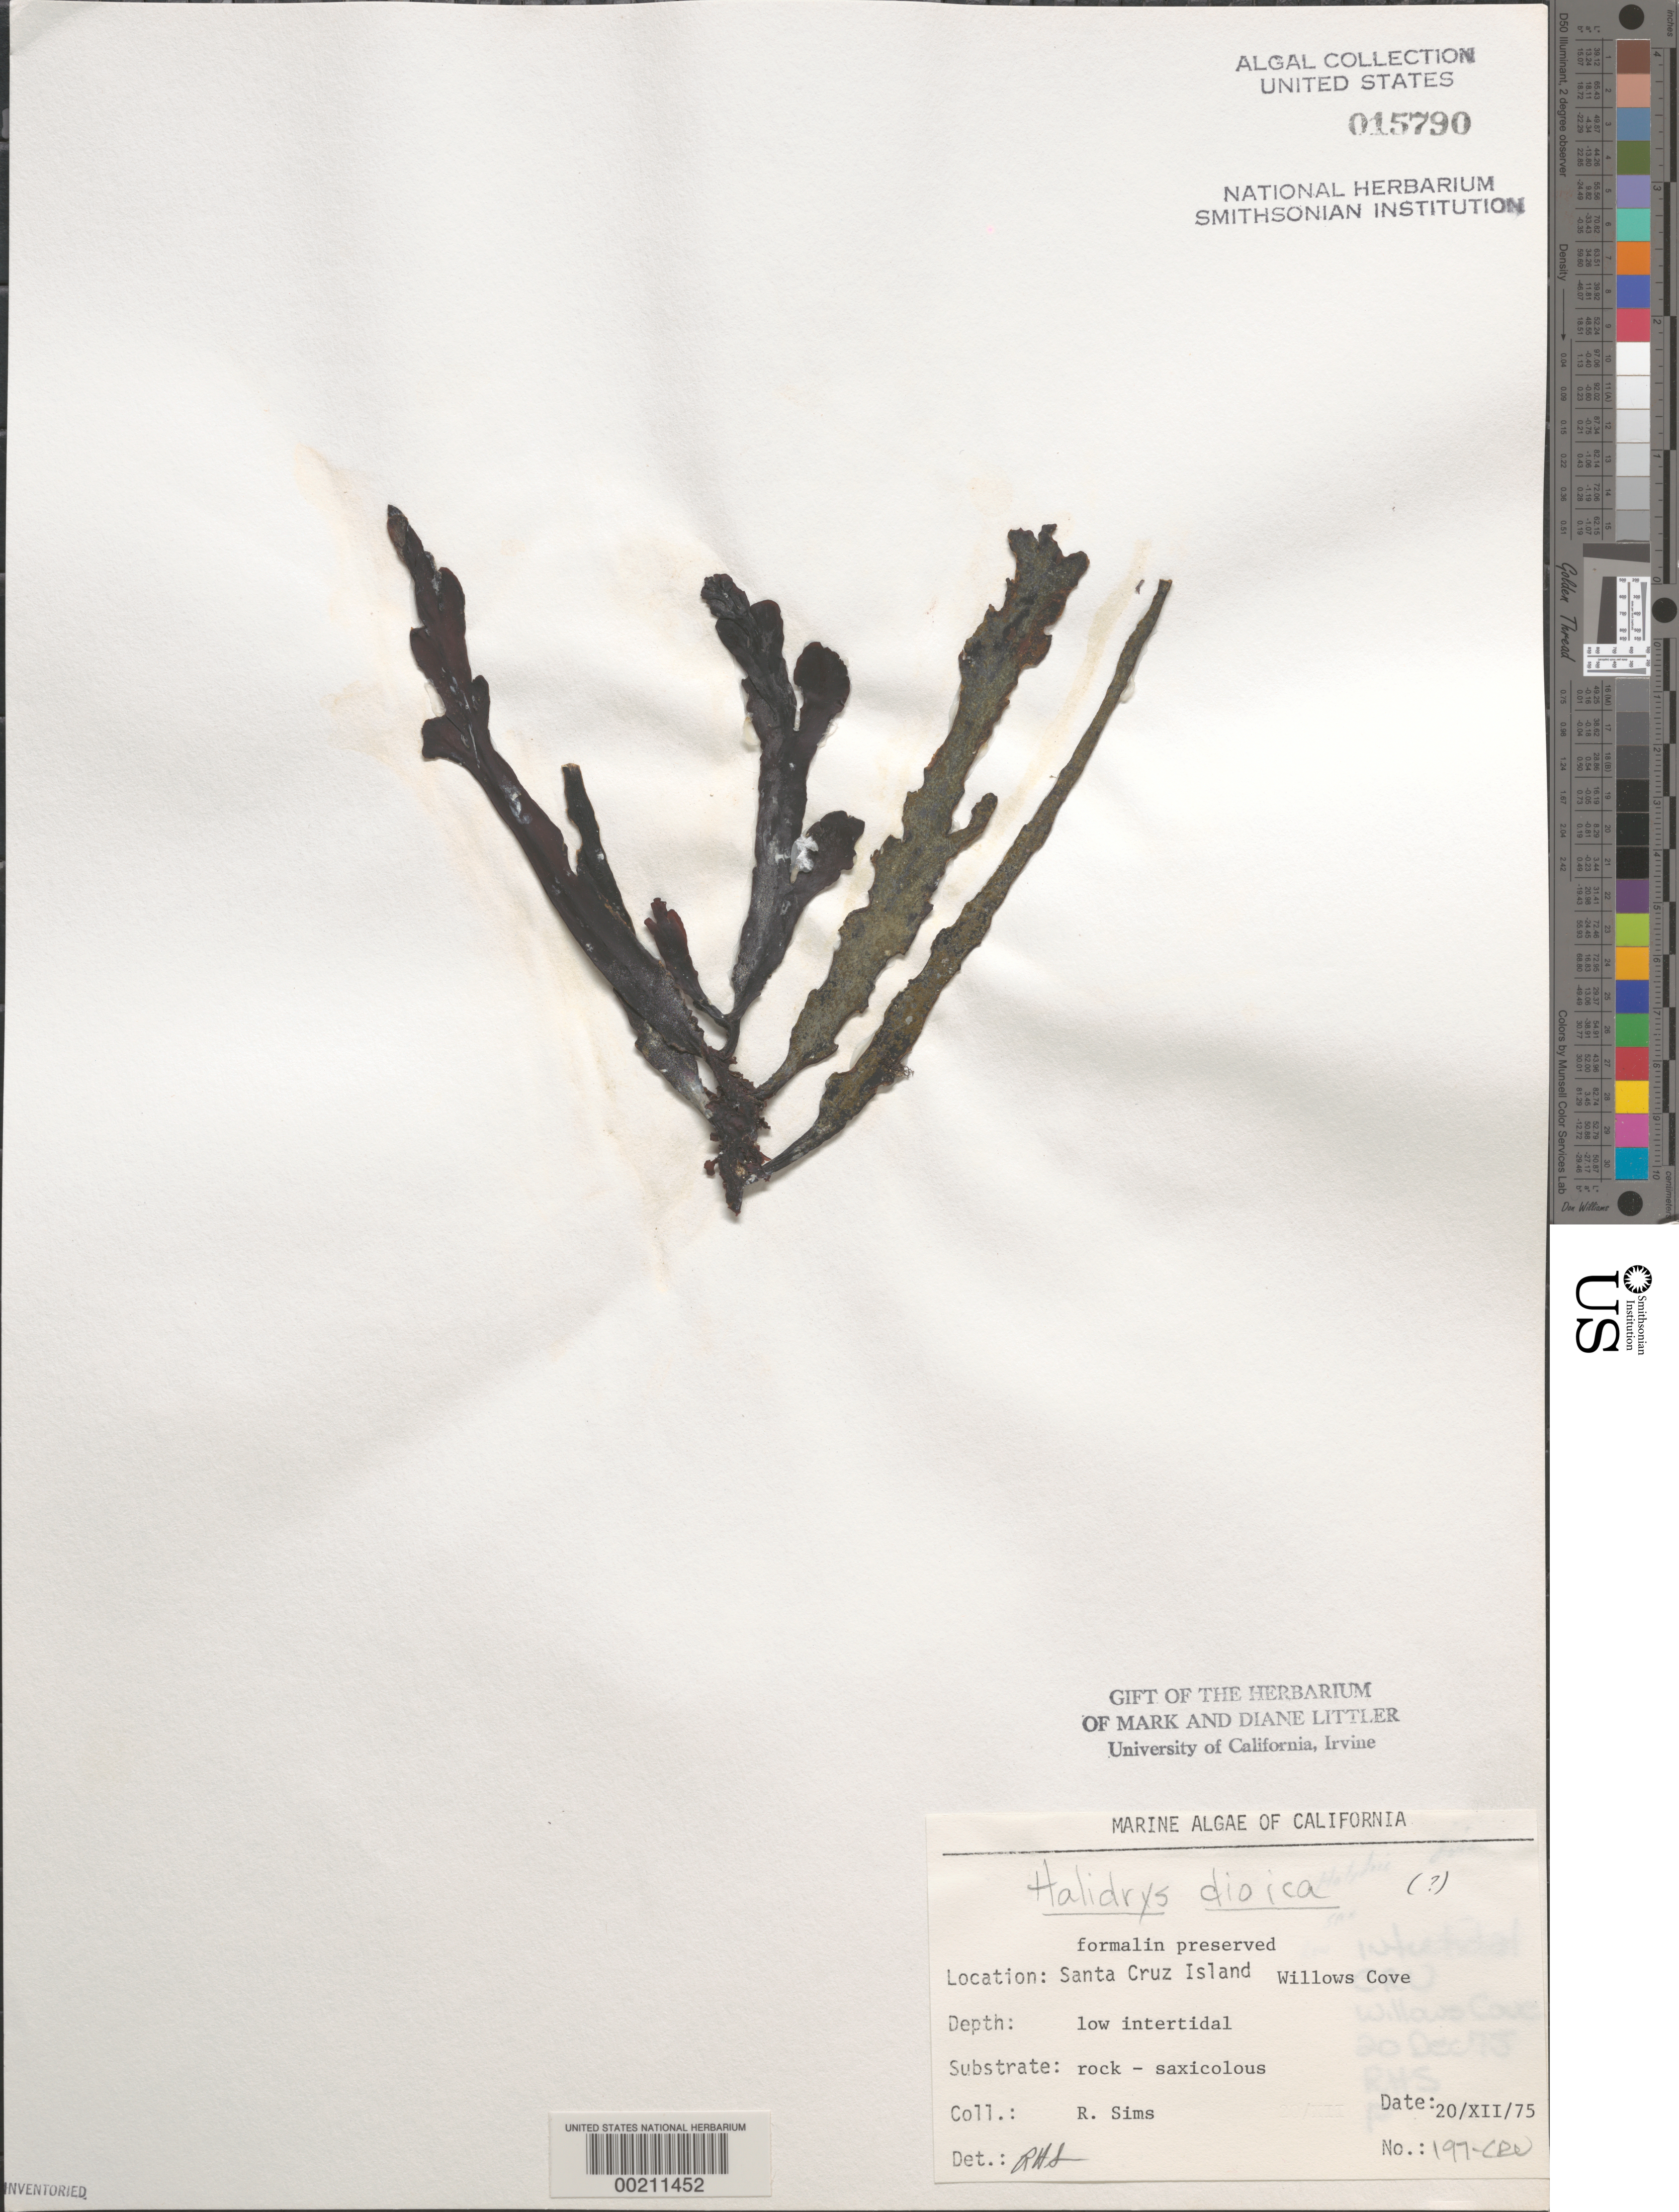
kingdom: Chromista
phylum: Ochrophyta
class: Phaeophyceae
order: Fucales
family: Sargassaceae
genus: Halidrys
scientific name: Halidrys dioica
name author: N.L. Gardner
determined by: Sims, Robert H.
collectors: R. H. Sims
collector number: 197-cru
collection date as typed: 20 Dec 1975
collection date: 1975-12-20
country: United States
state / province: California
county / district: Santa Barbara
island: Santa Cruz Island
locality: Willows Cove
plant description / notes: BLM-SOCALBIGHT Rocky Intertidal Survey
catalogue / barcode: US 15790